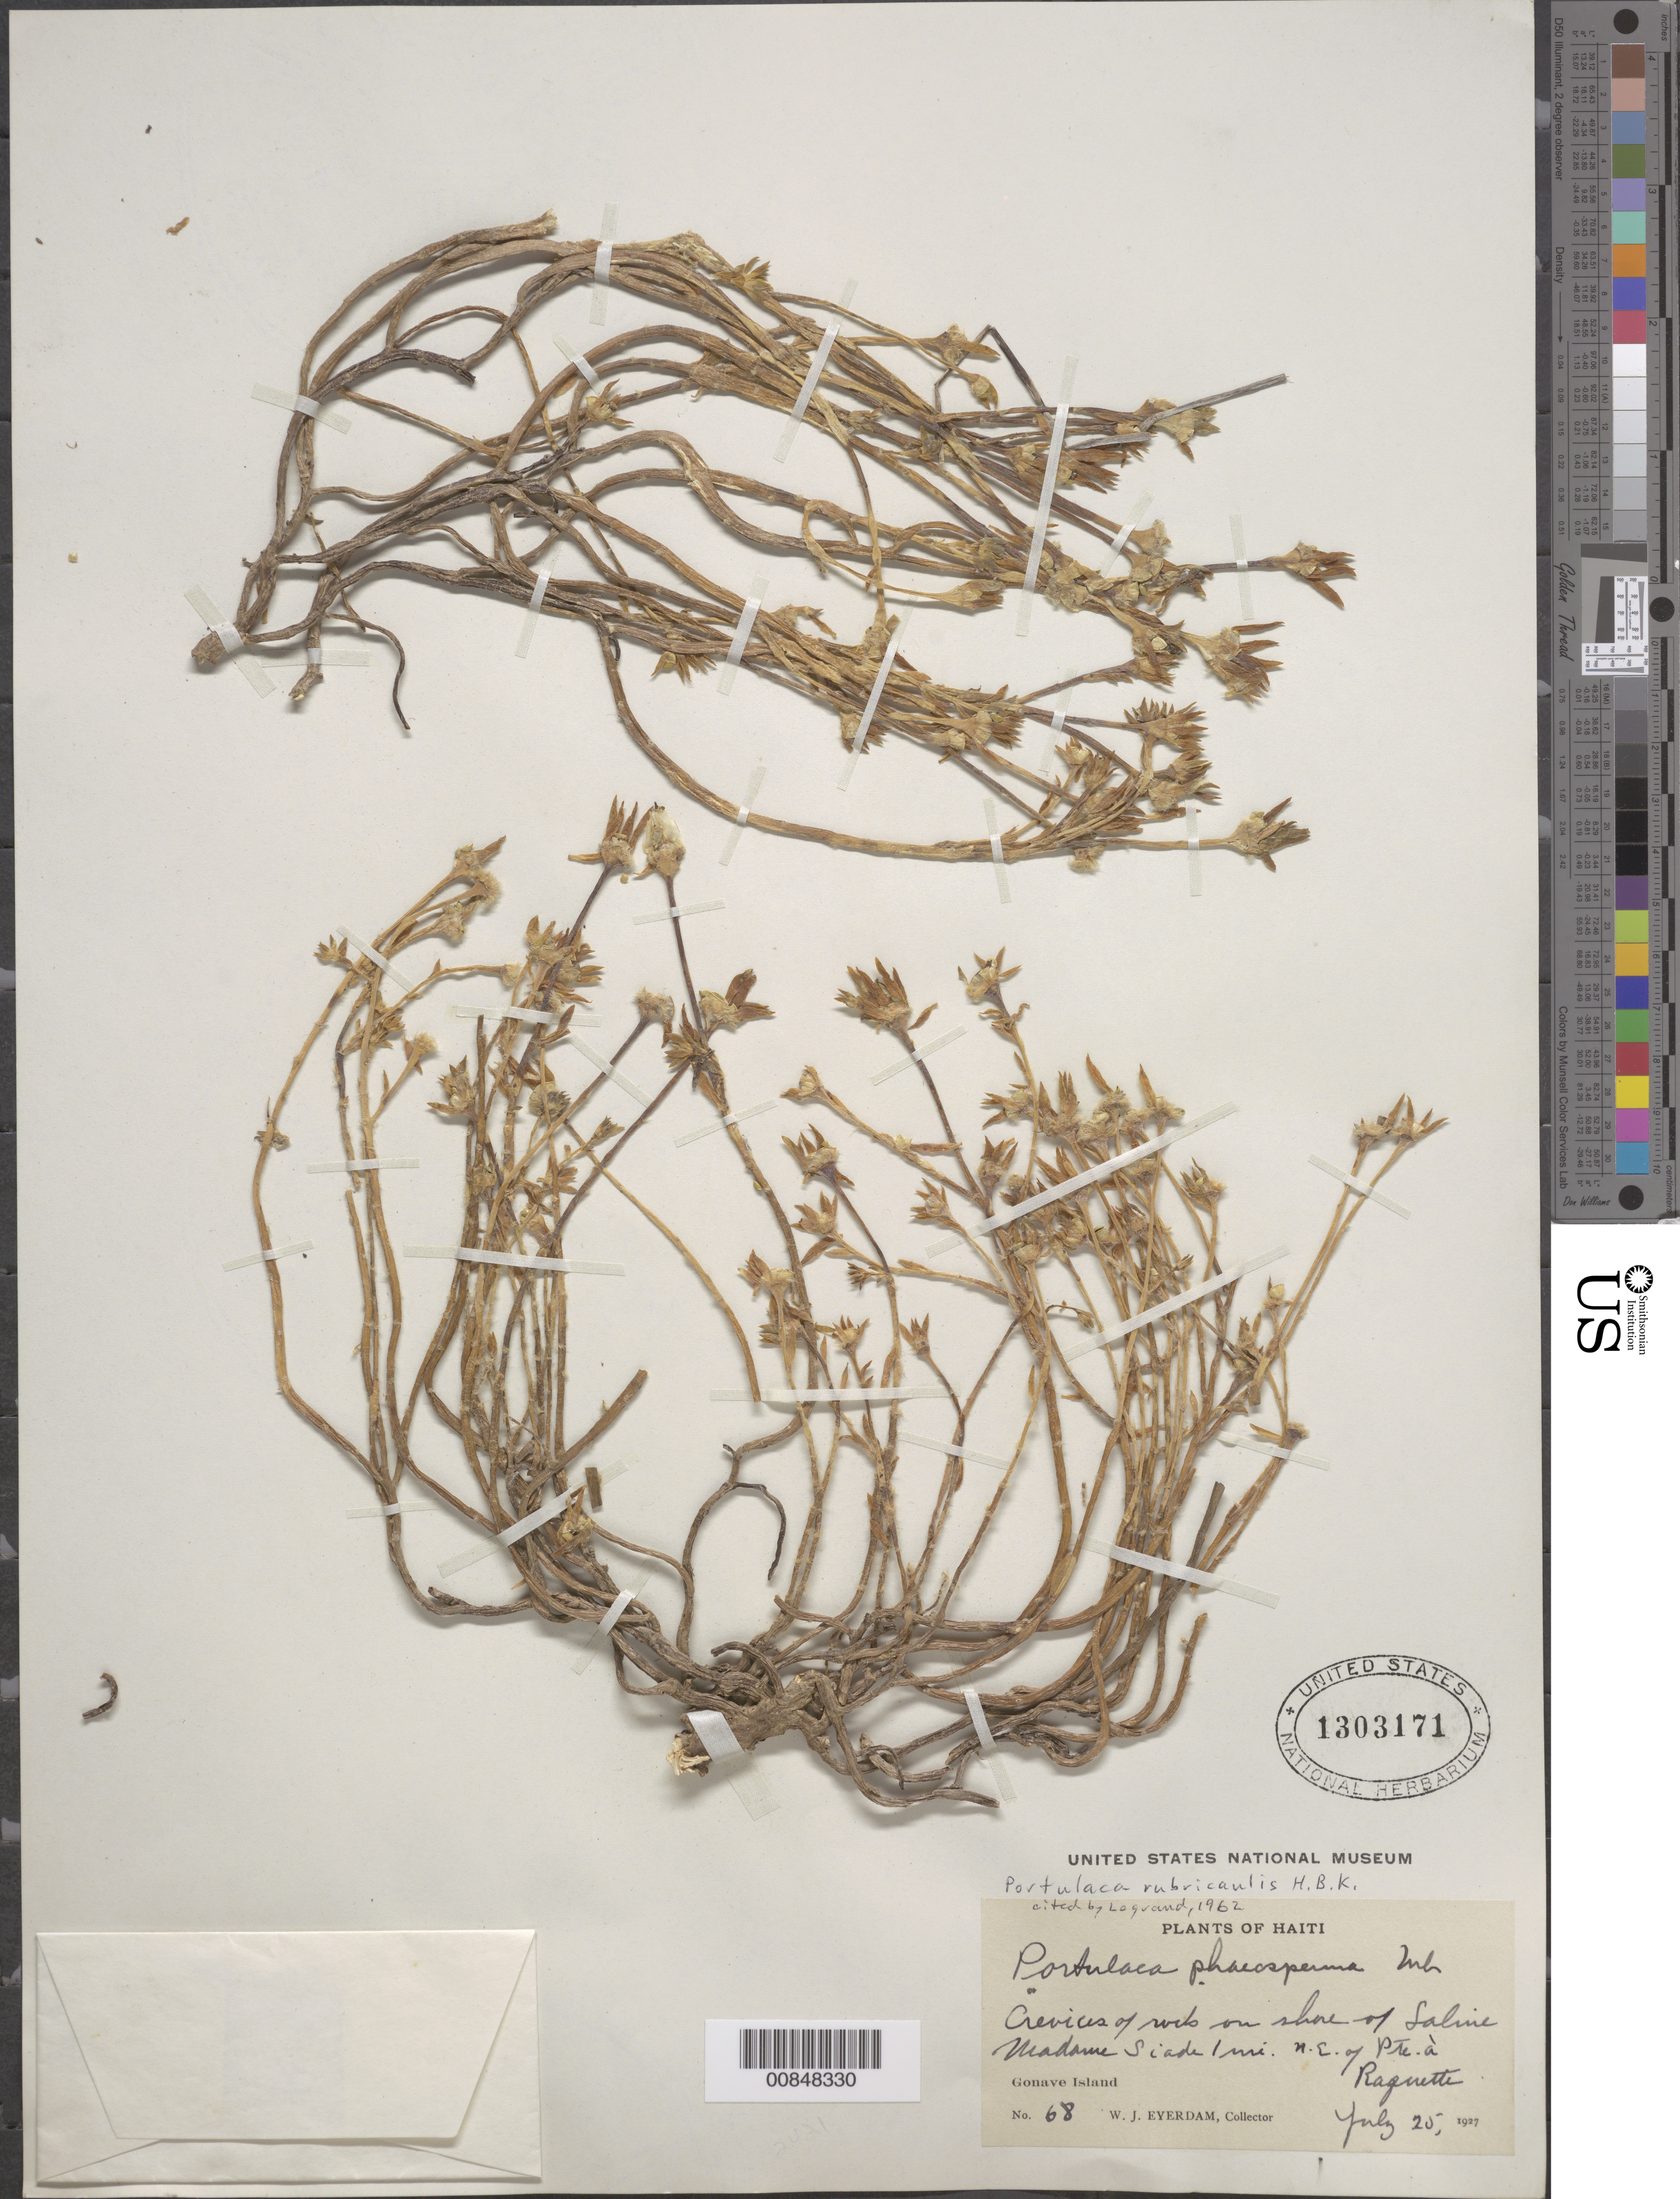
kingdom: Plantae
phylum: Tracheophyta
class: Magnoliopsida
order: Caryophyllales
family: Portulacaceae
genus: Portulaca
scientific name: Portulaca rubricaulis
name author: Kunth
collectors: W. J. Eyerdam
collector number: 68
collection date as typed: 25 Jul 1927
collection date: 1927-07-25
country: Haiti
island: Gonave I.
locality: Gonave Island. On shore of Saline Madame Siade, 1 mi NE of Pte. à Raquette.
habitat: Crevices on rocks on shore of saline.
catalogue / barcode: US 1303171